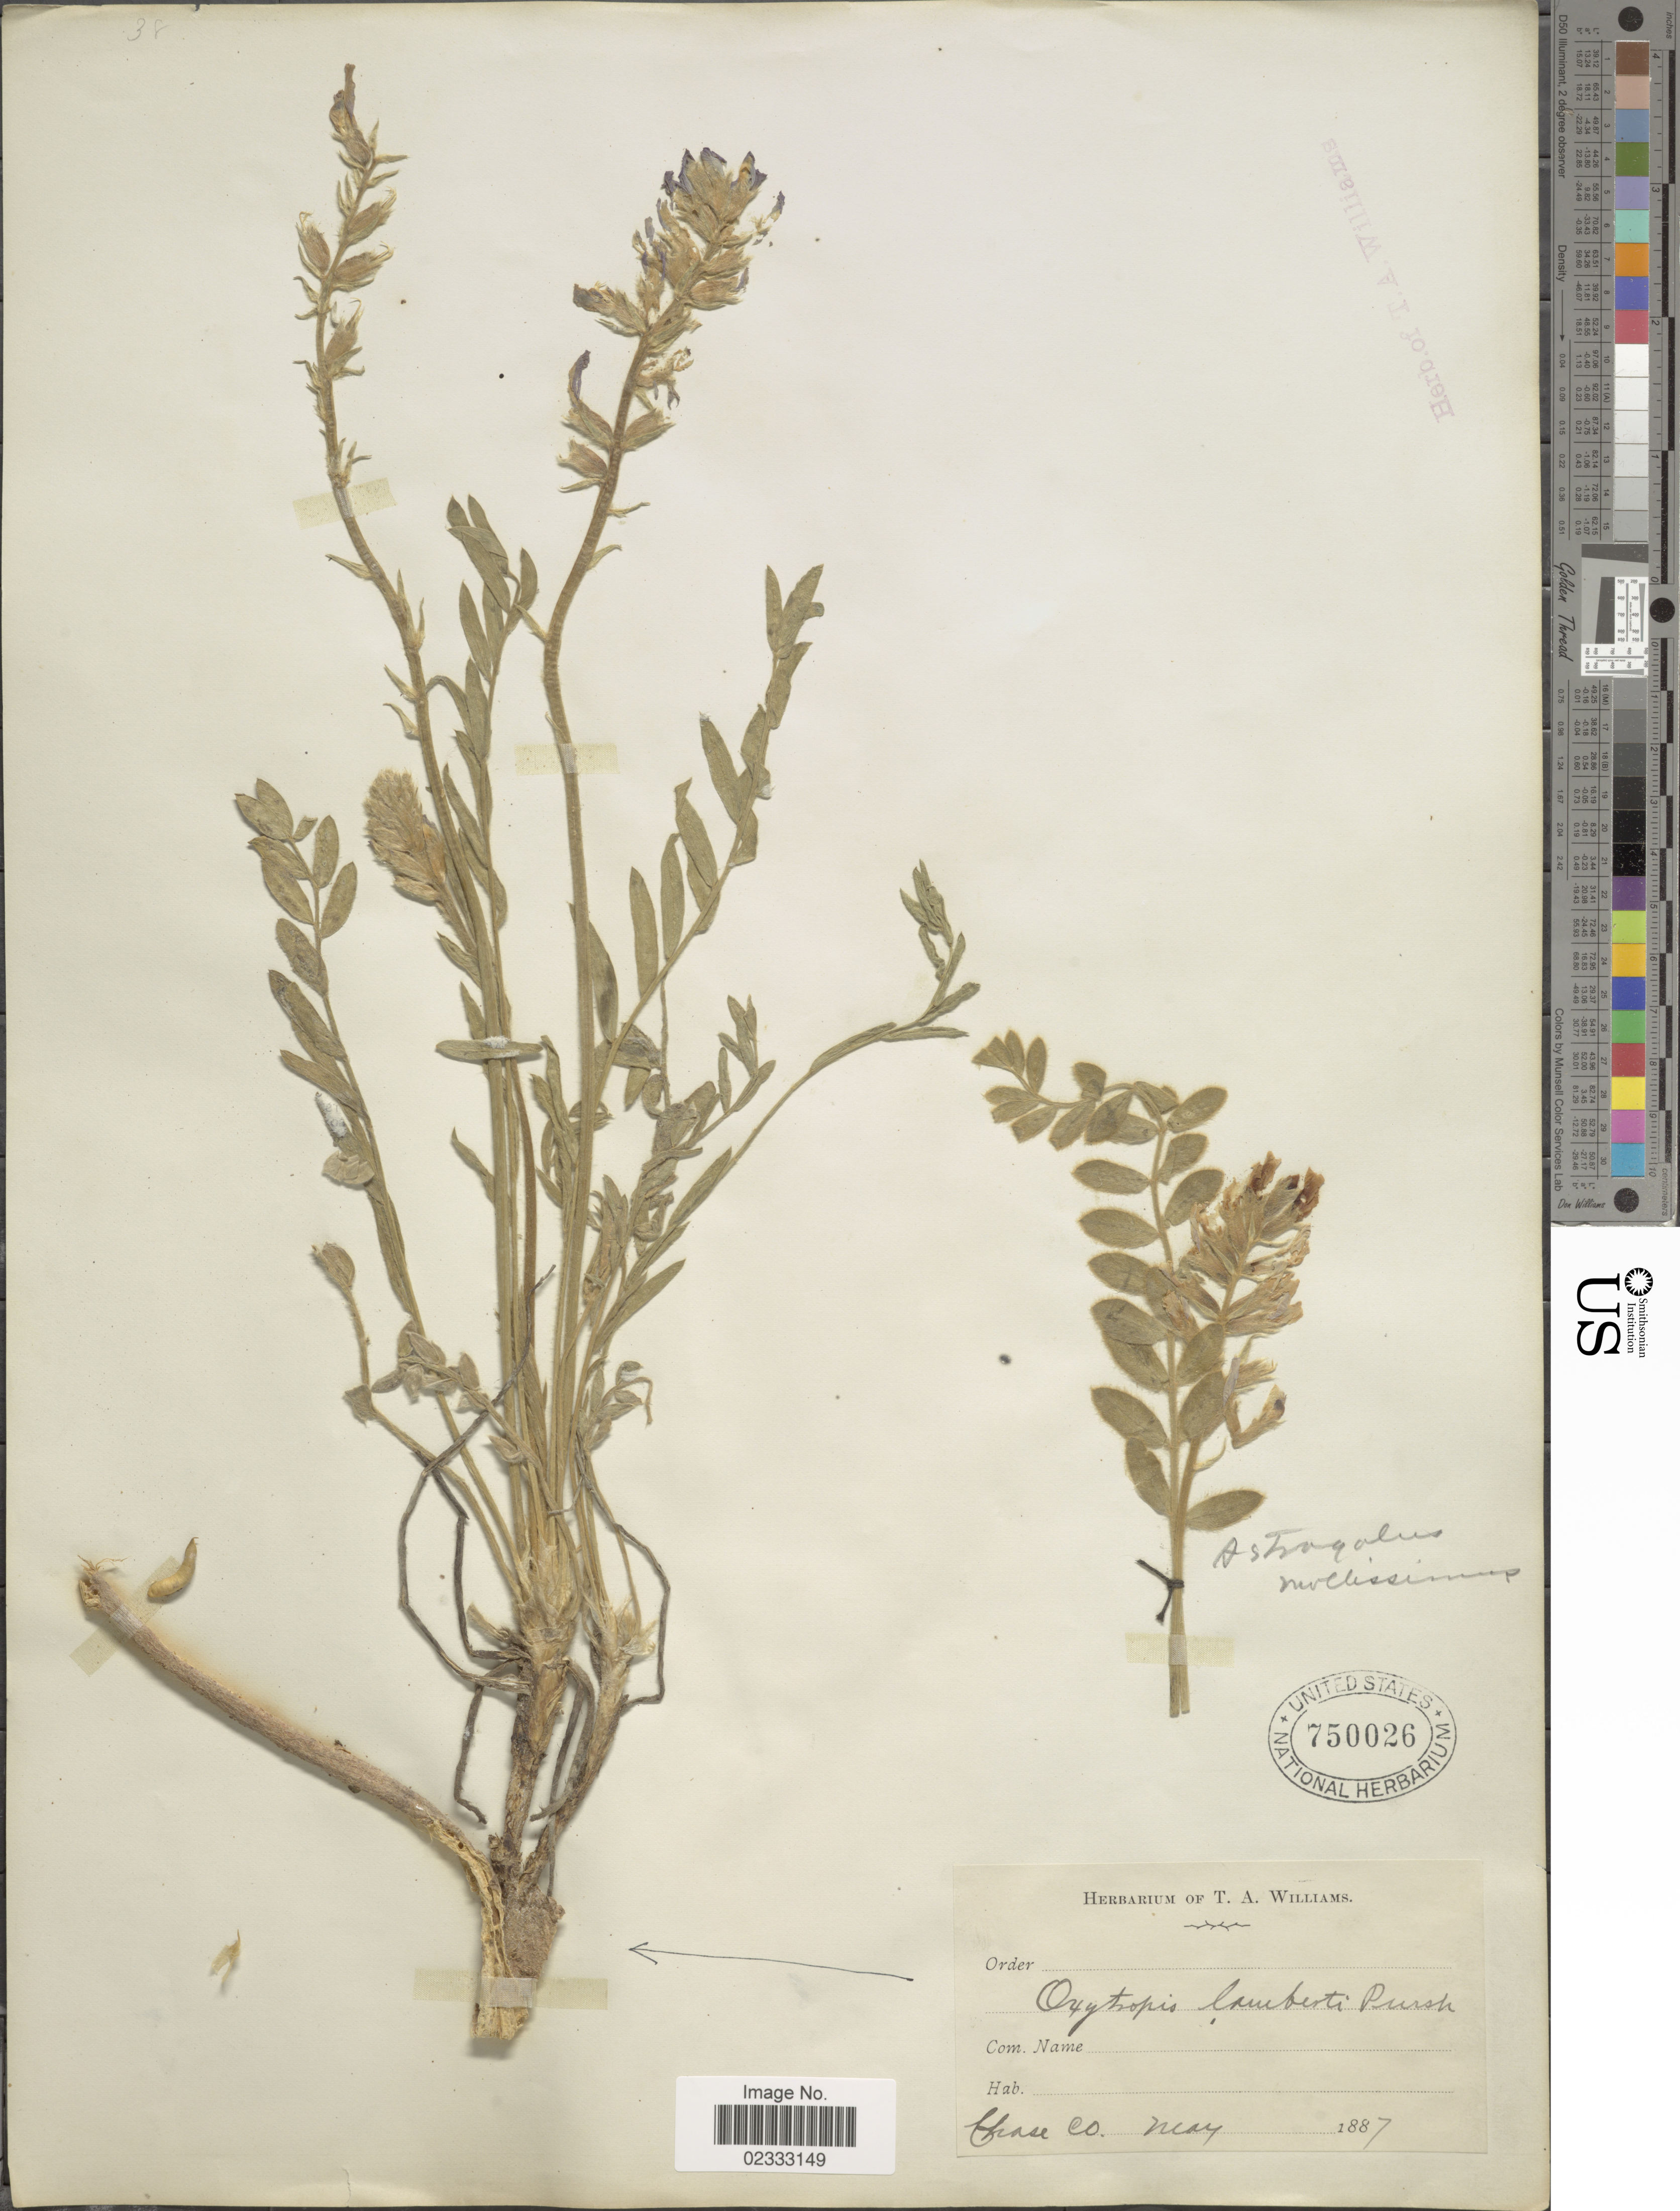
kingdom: Plantae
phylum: Tracheophyta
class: Magnoliopsida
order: Fabales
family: Fabaceae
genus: Astragalus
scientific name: Astragalus mollissimus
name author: Torr.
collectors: ex herb. Thos. A. Williams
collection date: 1887-05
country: United States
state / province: Nebraska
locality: Chase Co.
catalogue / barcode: US 750026